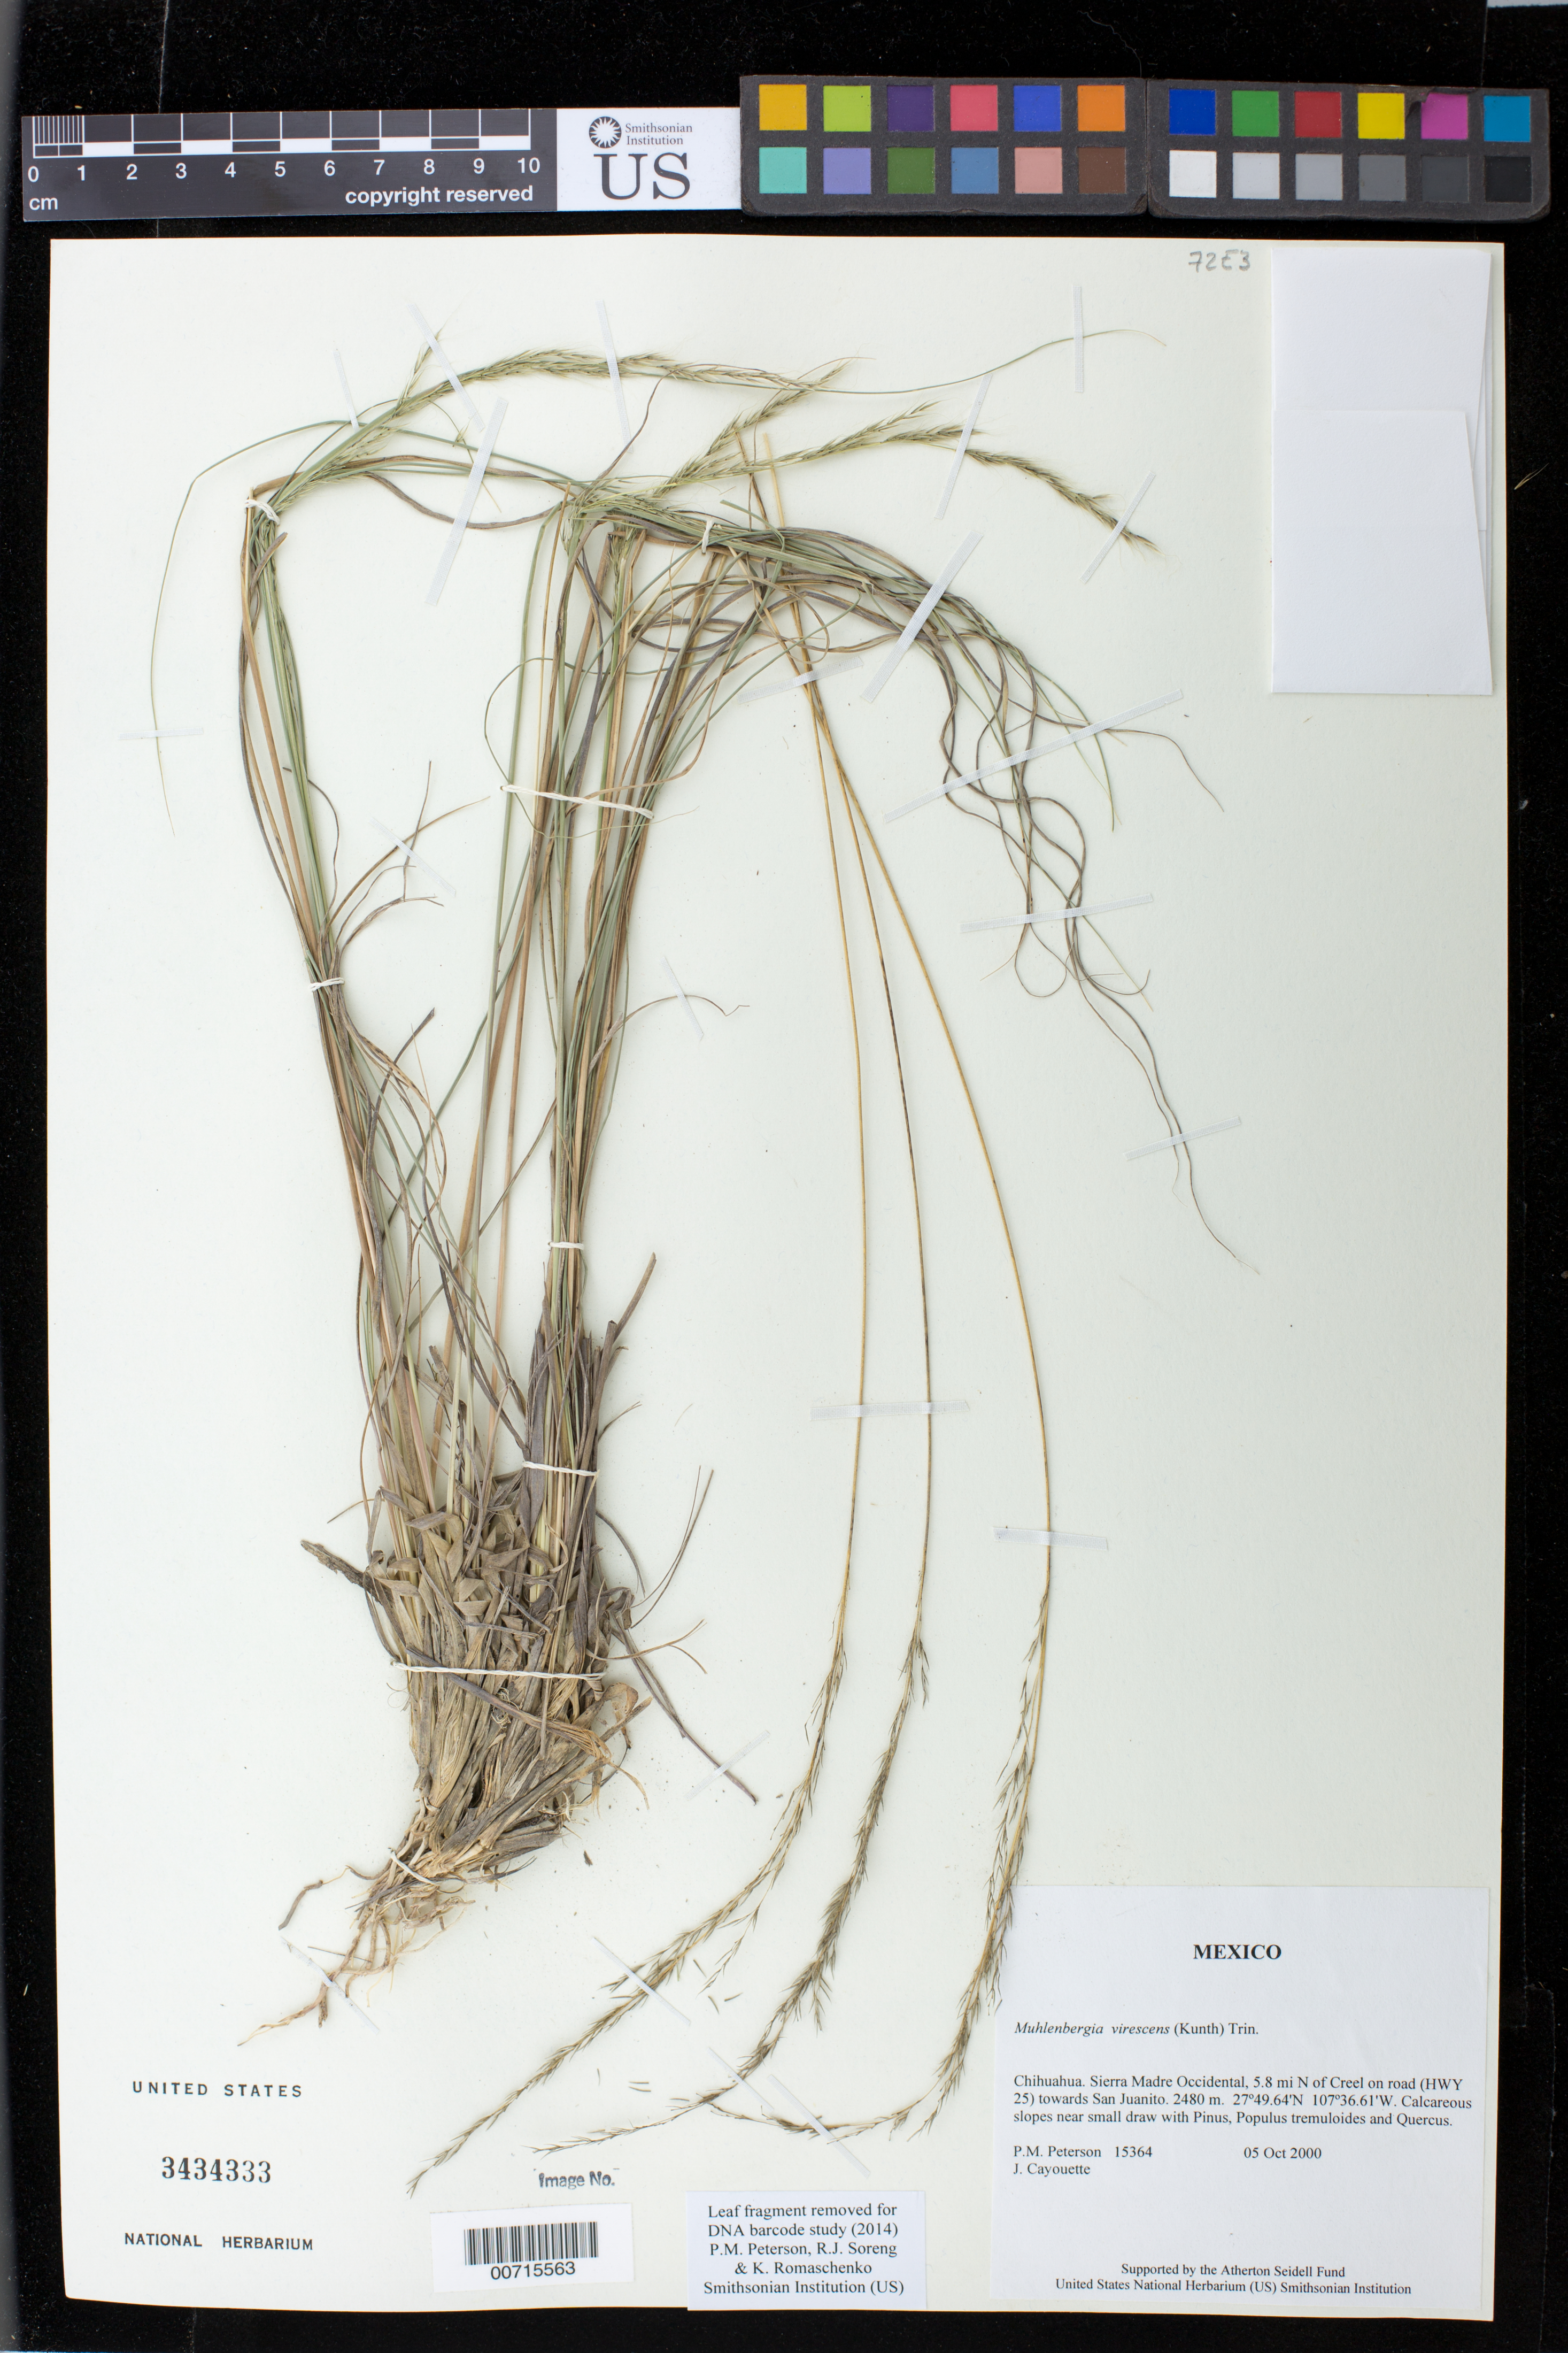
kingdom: Plantae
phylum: Tracheophyta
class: Liliopsida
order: Poales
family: Poaceae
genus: Muhlenbergia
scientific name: Muhlenbergia virescens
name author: (Kunth) Trin.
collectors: P. M. Peterson & J. Cayouette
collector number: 15364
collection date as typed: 05 Oct 2000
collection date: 2000-10-05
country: Mexico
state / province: Chihuahua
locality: Sierra Madre Occidental, 5.8 mi N of Creel on road (HWY 25) towards San Juanito.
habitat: Calcareous slopes near small draw with Pinus, Populus tremuloides and Quercus.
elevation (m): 2480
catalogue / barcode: US 3434333